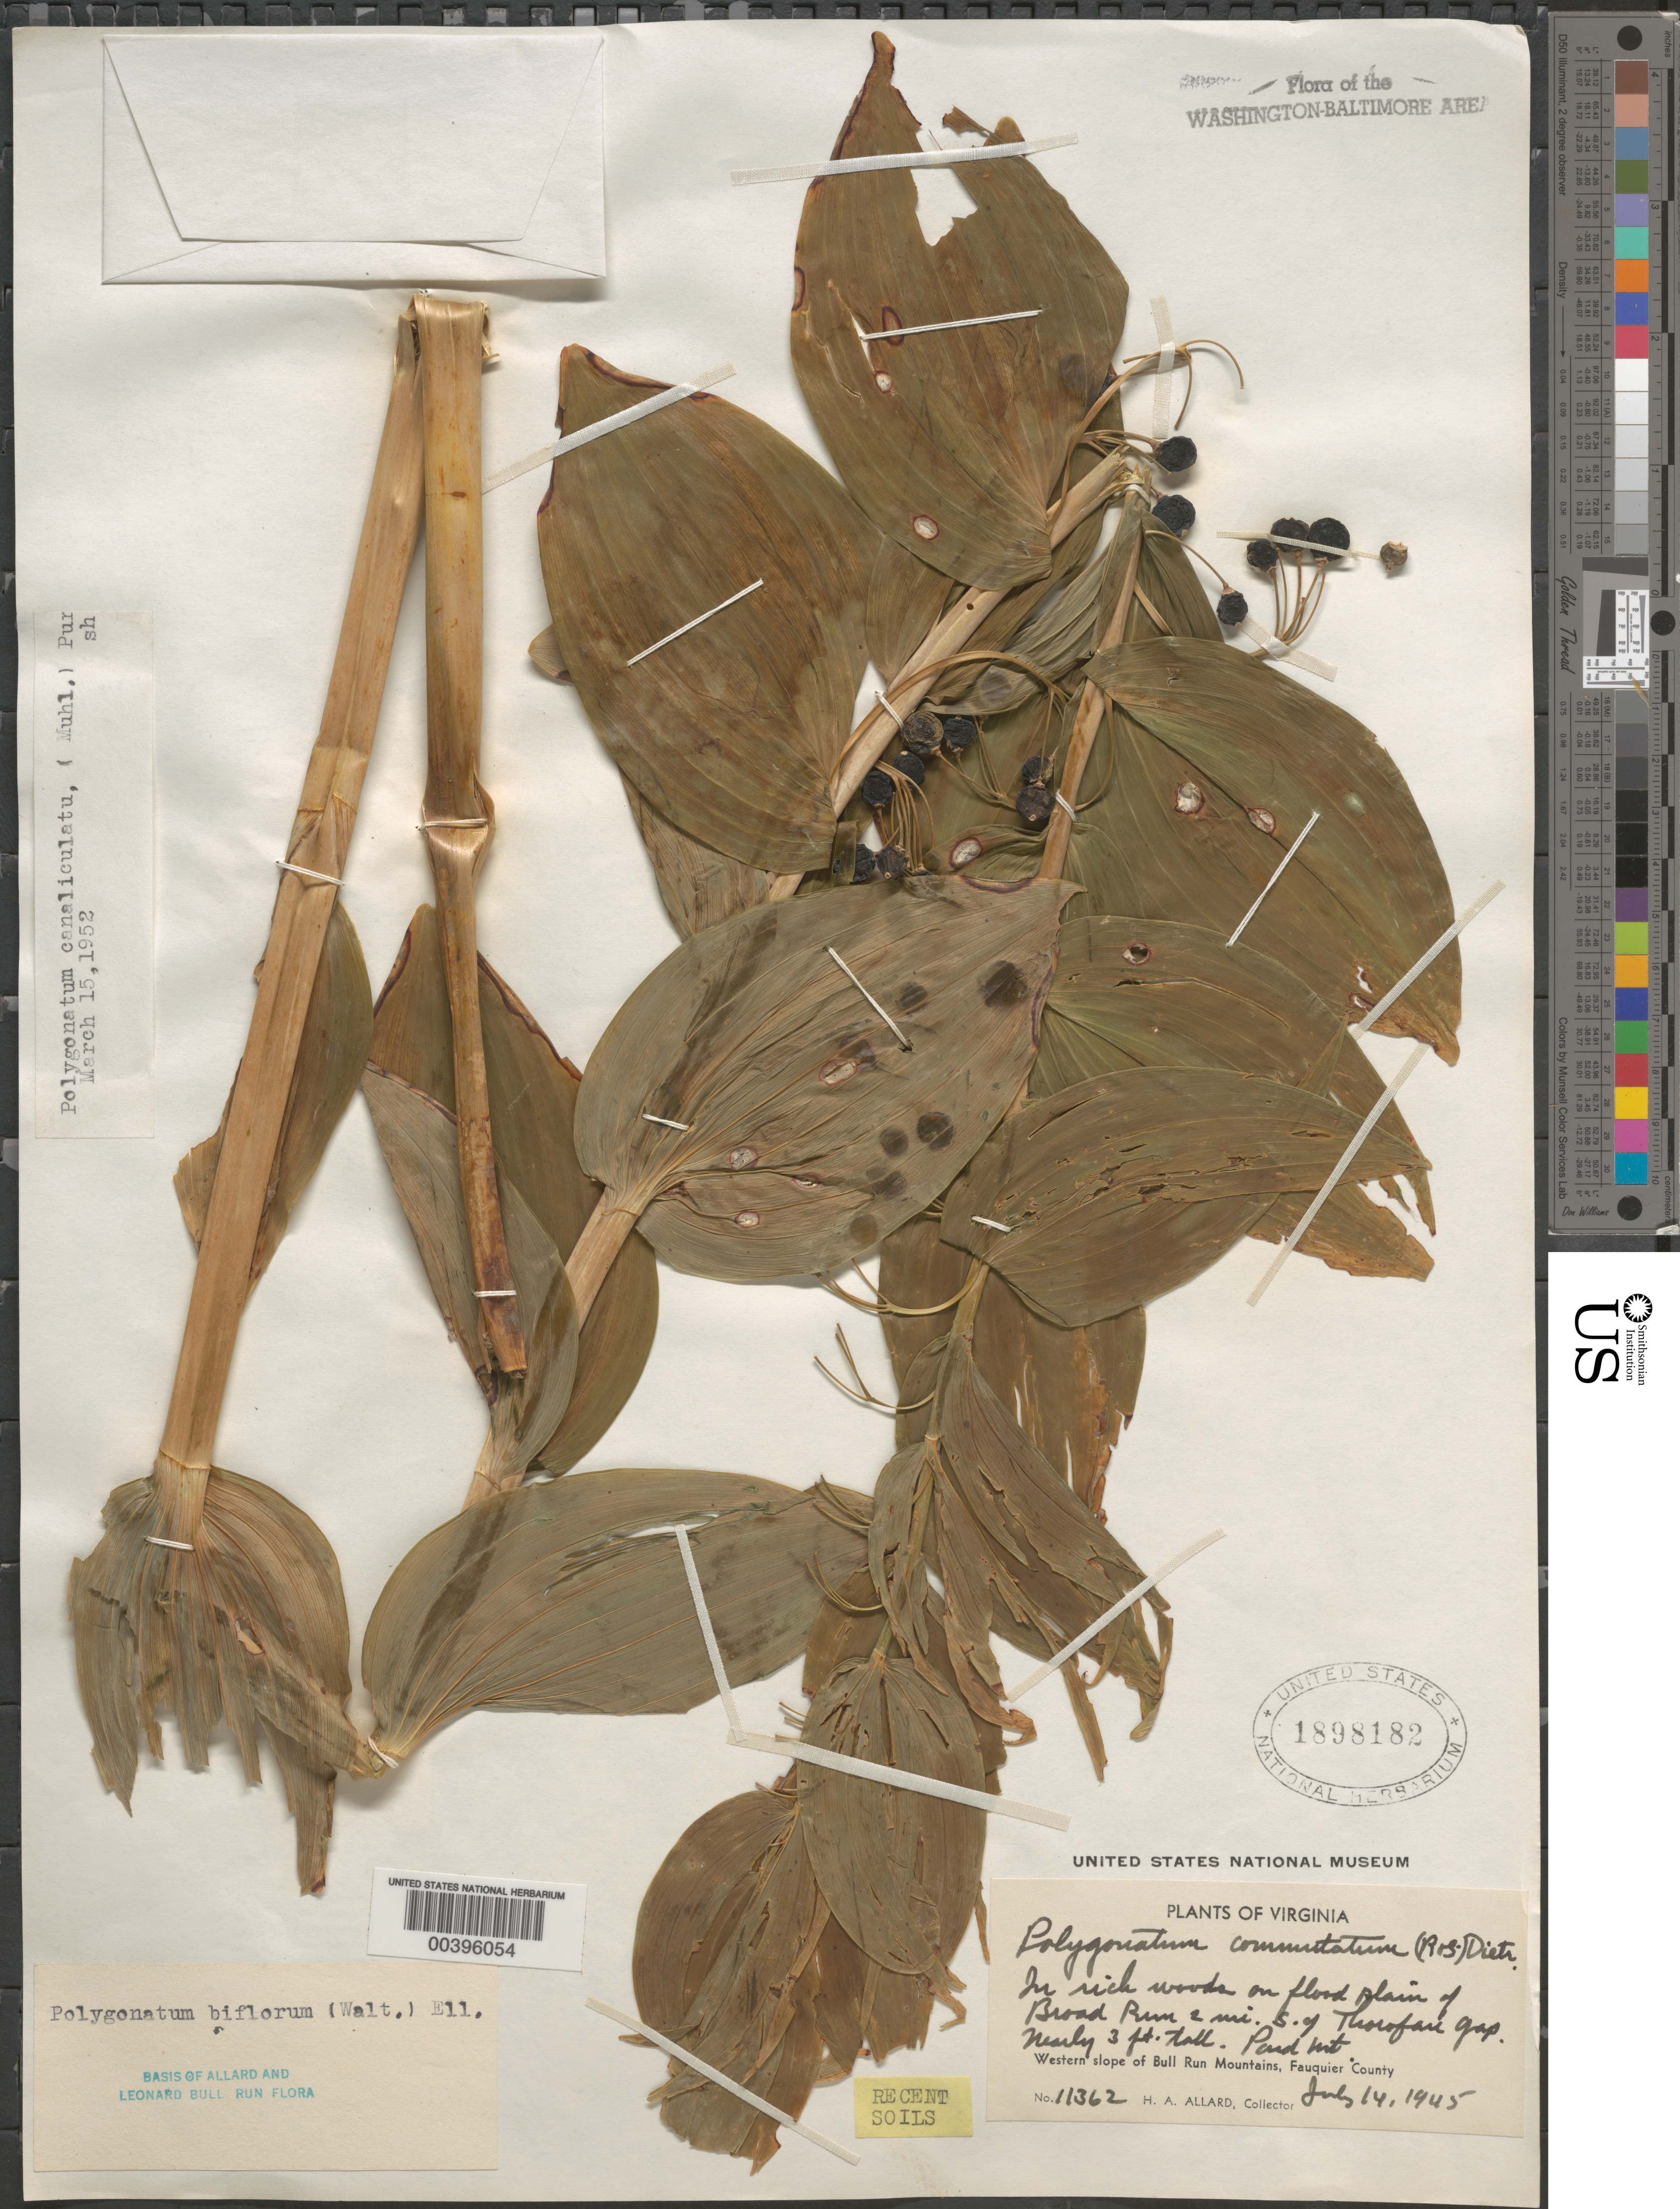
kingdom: Plantae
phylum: Tracheophyta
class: Liliopsida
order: Asparagales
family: Asparagaceae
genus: Polygonatum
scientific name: Polygonatum biflorum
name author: (Walter) Elliott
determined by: Shetler, Stanwyn G., (US), NMNH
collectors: H. A. Allard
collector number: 11362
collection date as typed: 14 Jul 1945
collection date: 1945-07-14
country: United States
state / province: Virginia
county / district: Fauquier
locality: Broad Run, south of Thorofare Gap, Pond Mountain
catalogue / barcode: US 1898182